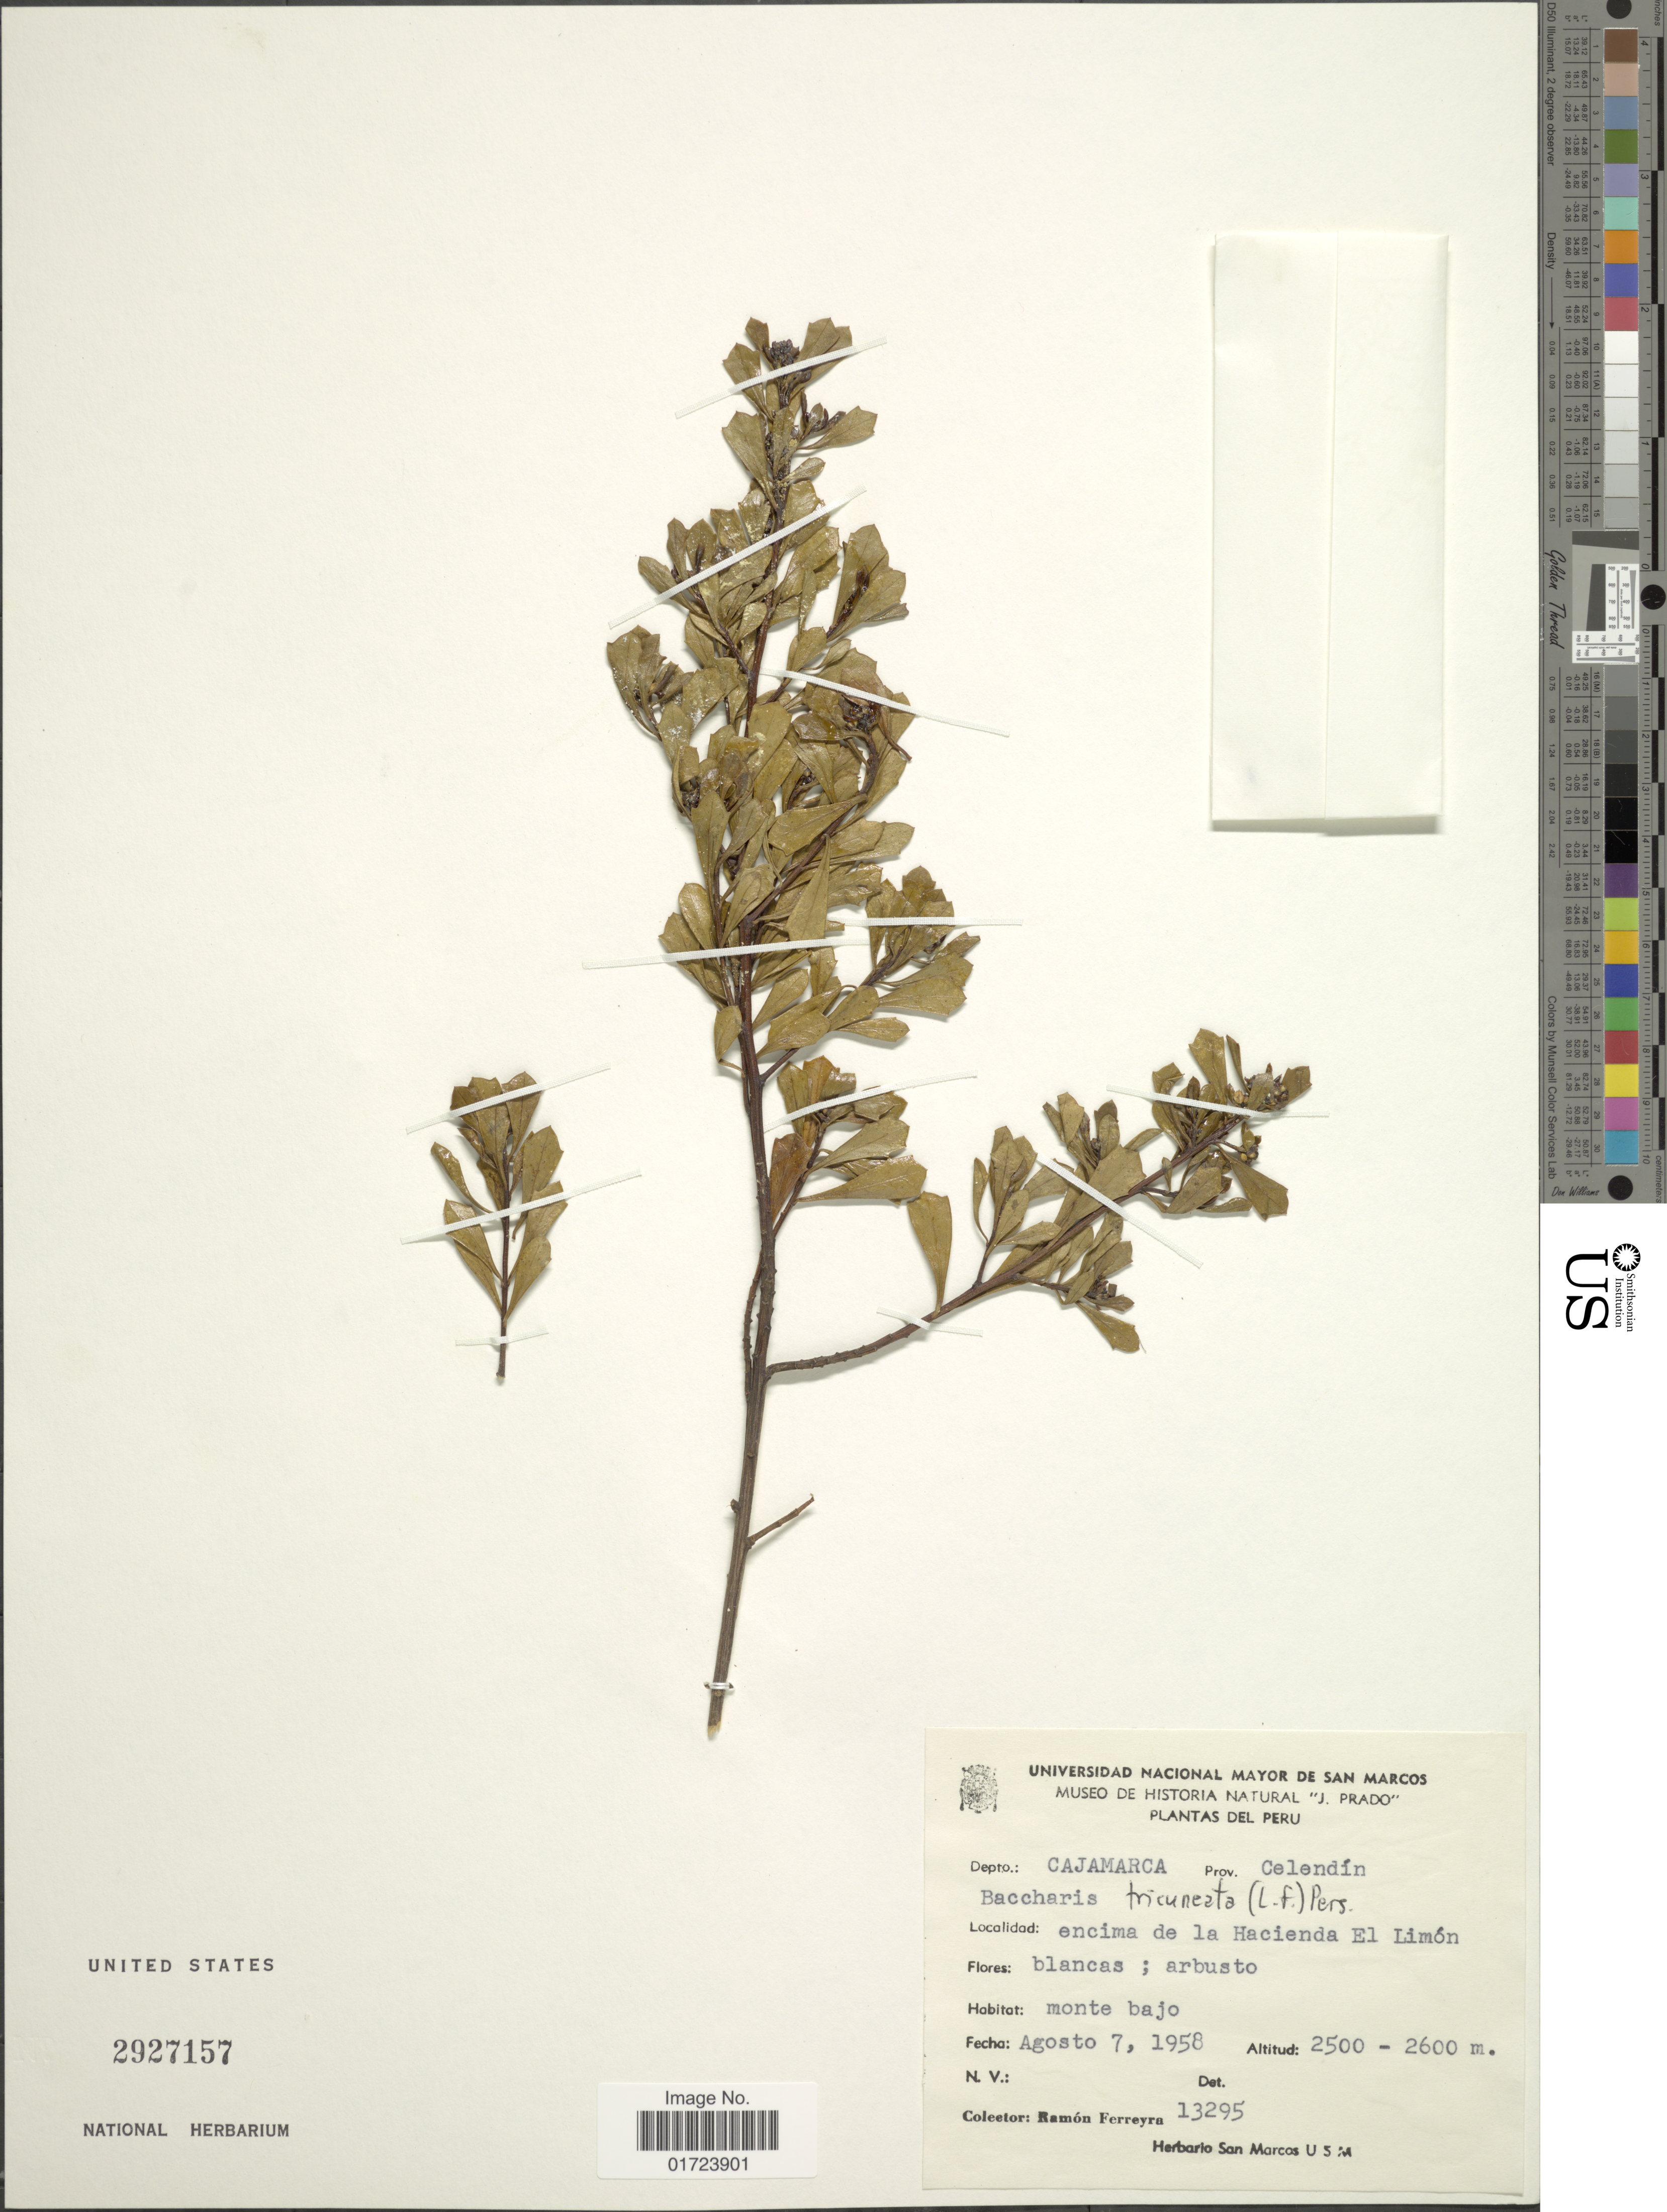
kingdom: Plantae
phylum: Tracheophyta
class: Magnoliopsida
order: Asterales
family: Asteraceae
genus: Baccharis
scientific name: Baccharis tricuneata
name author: (L. f.) Pers.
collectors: R. A. Ferreyra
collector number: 13295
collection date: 1958-08-07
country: Peru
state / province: Cajamarca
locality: Depto.: Cajamarca, Prov. Celendin. Encima de la Hacienda El Limon.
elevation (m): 2500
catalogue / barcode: US 2927157